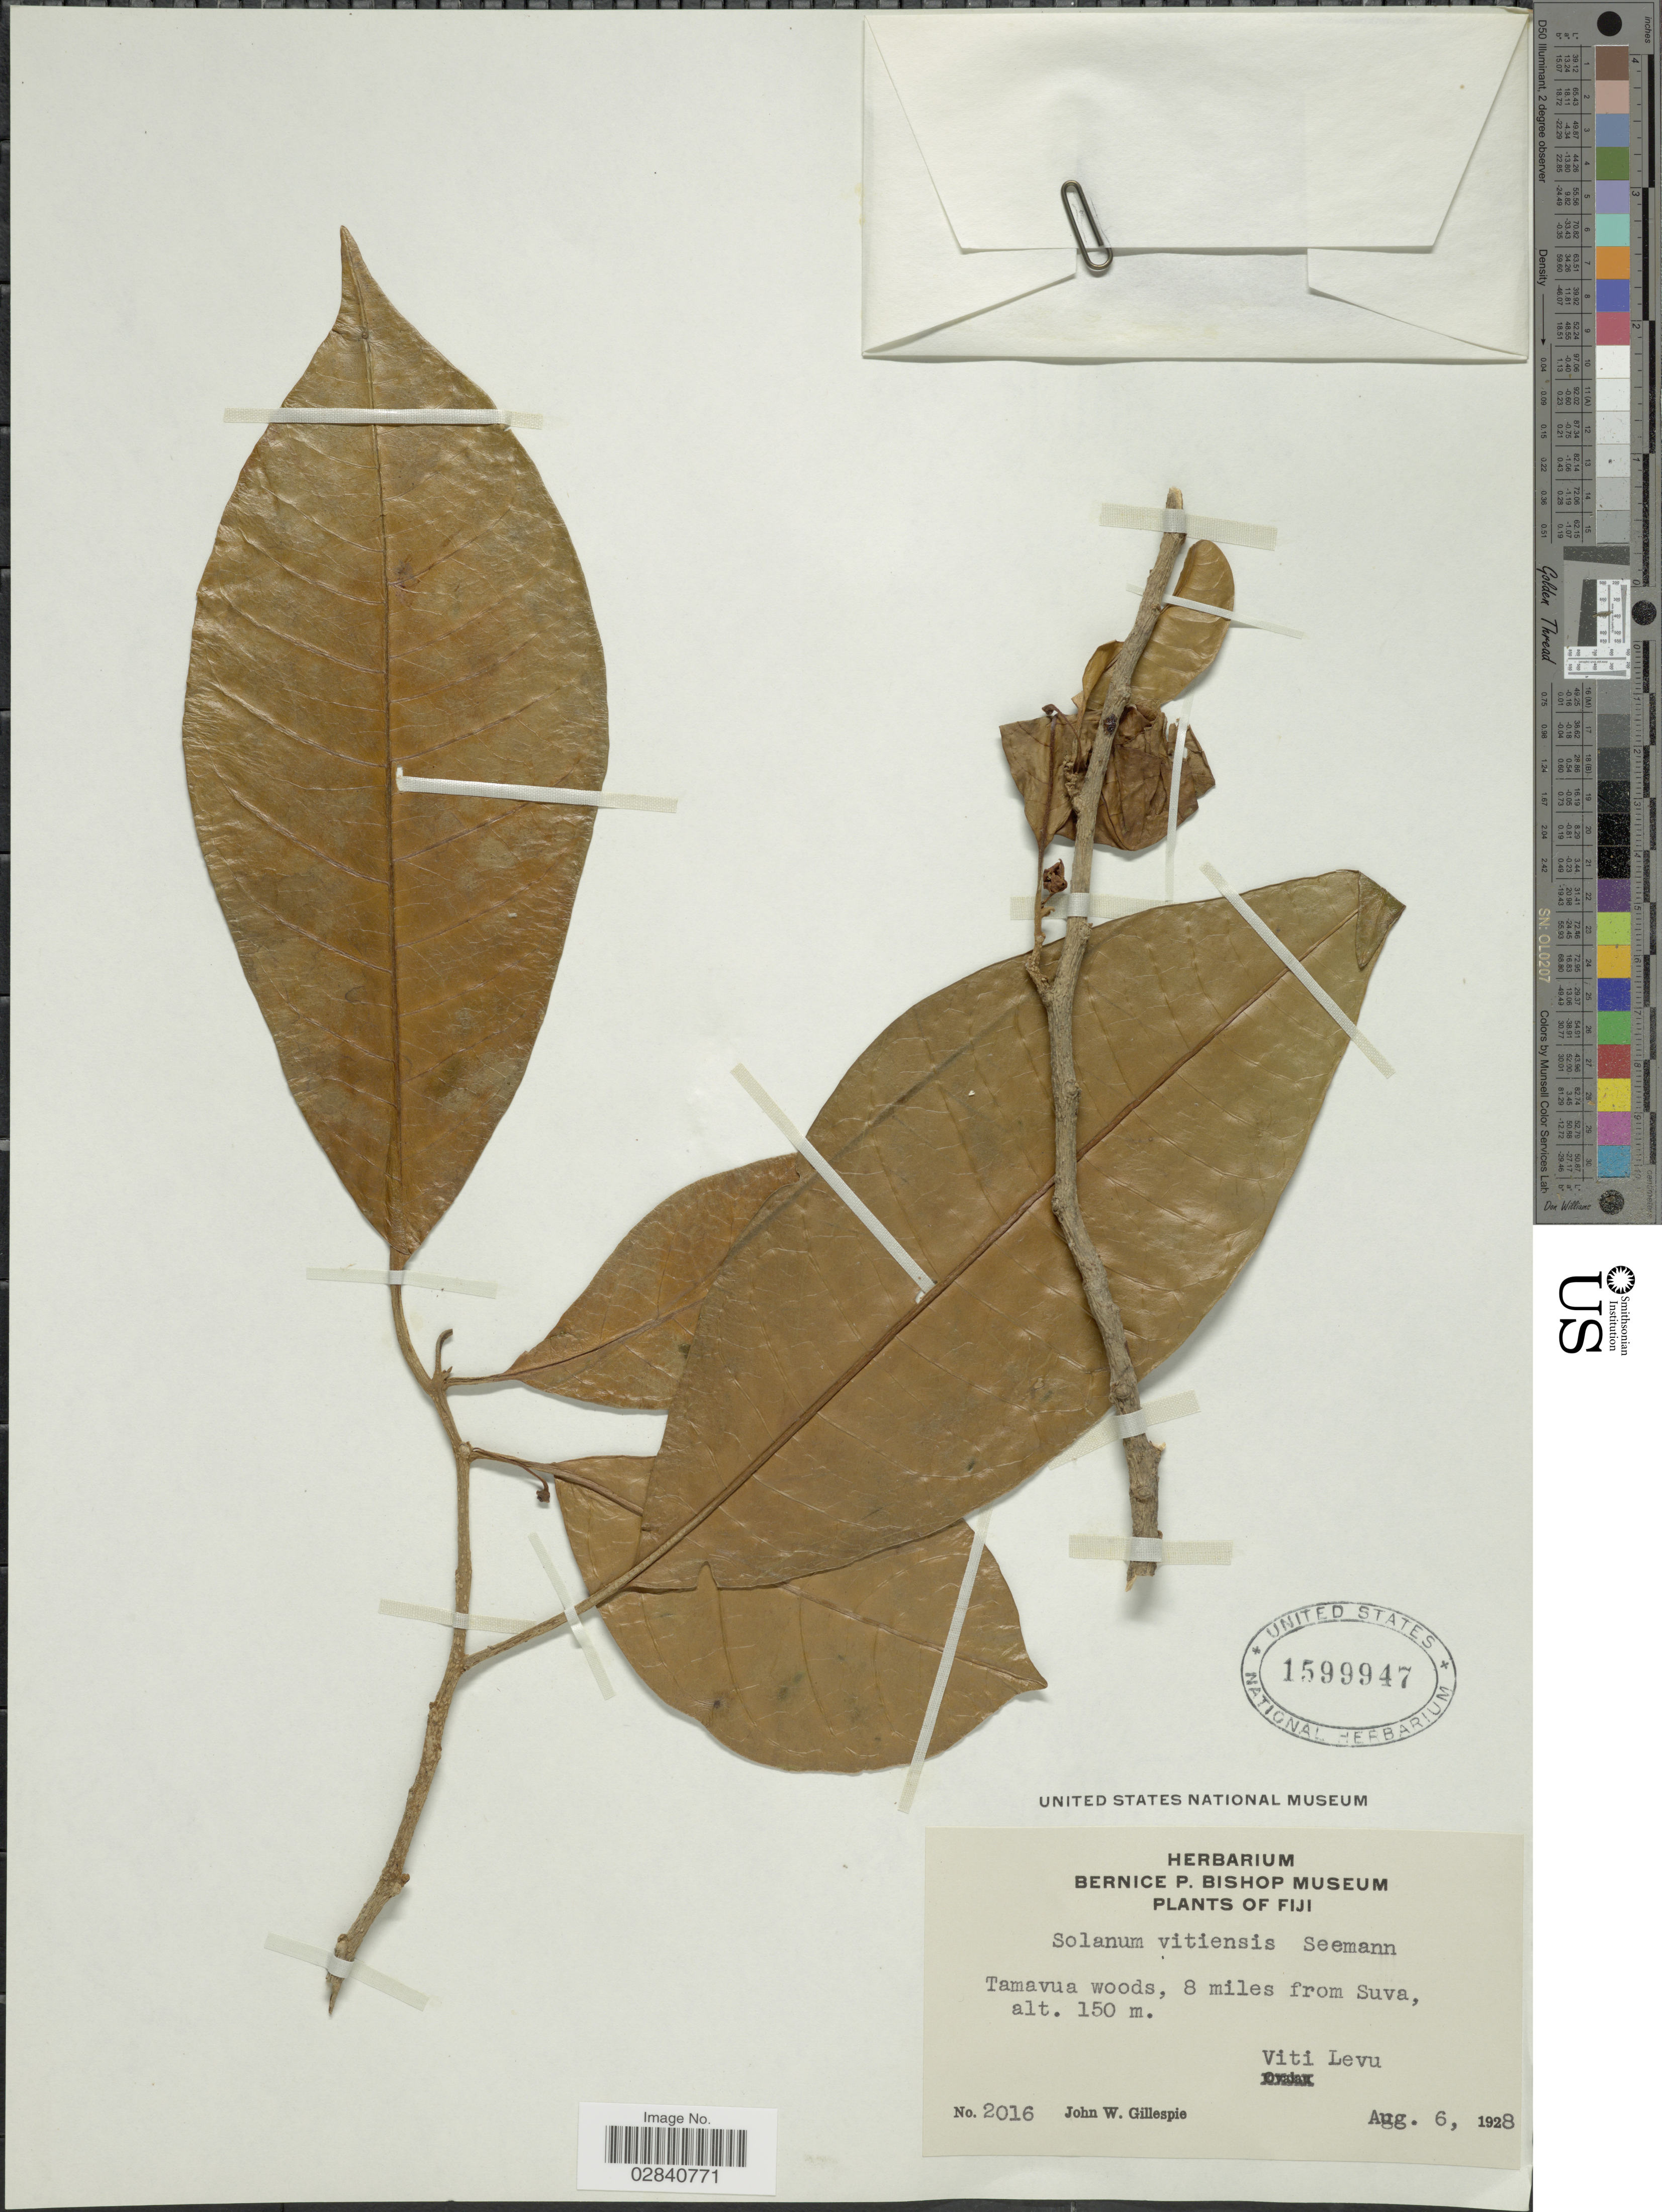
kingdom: Plantae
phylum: Tracheophyta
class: Magnoliopsida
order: Solanales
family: Solanaceae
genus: Lycianthes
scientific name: Lycianthes vitiensis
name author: (Seem.) A.R. Bean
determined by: Knapp, S. D.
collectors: J. W. Gillespie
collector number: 2016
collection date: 1928-08-06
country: Fiji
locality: Tamavua woods, 8 miles from Suva, Viti Levu.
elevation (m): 150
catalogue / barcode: US 1599947